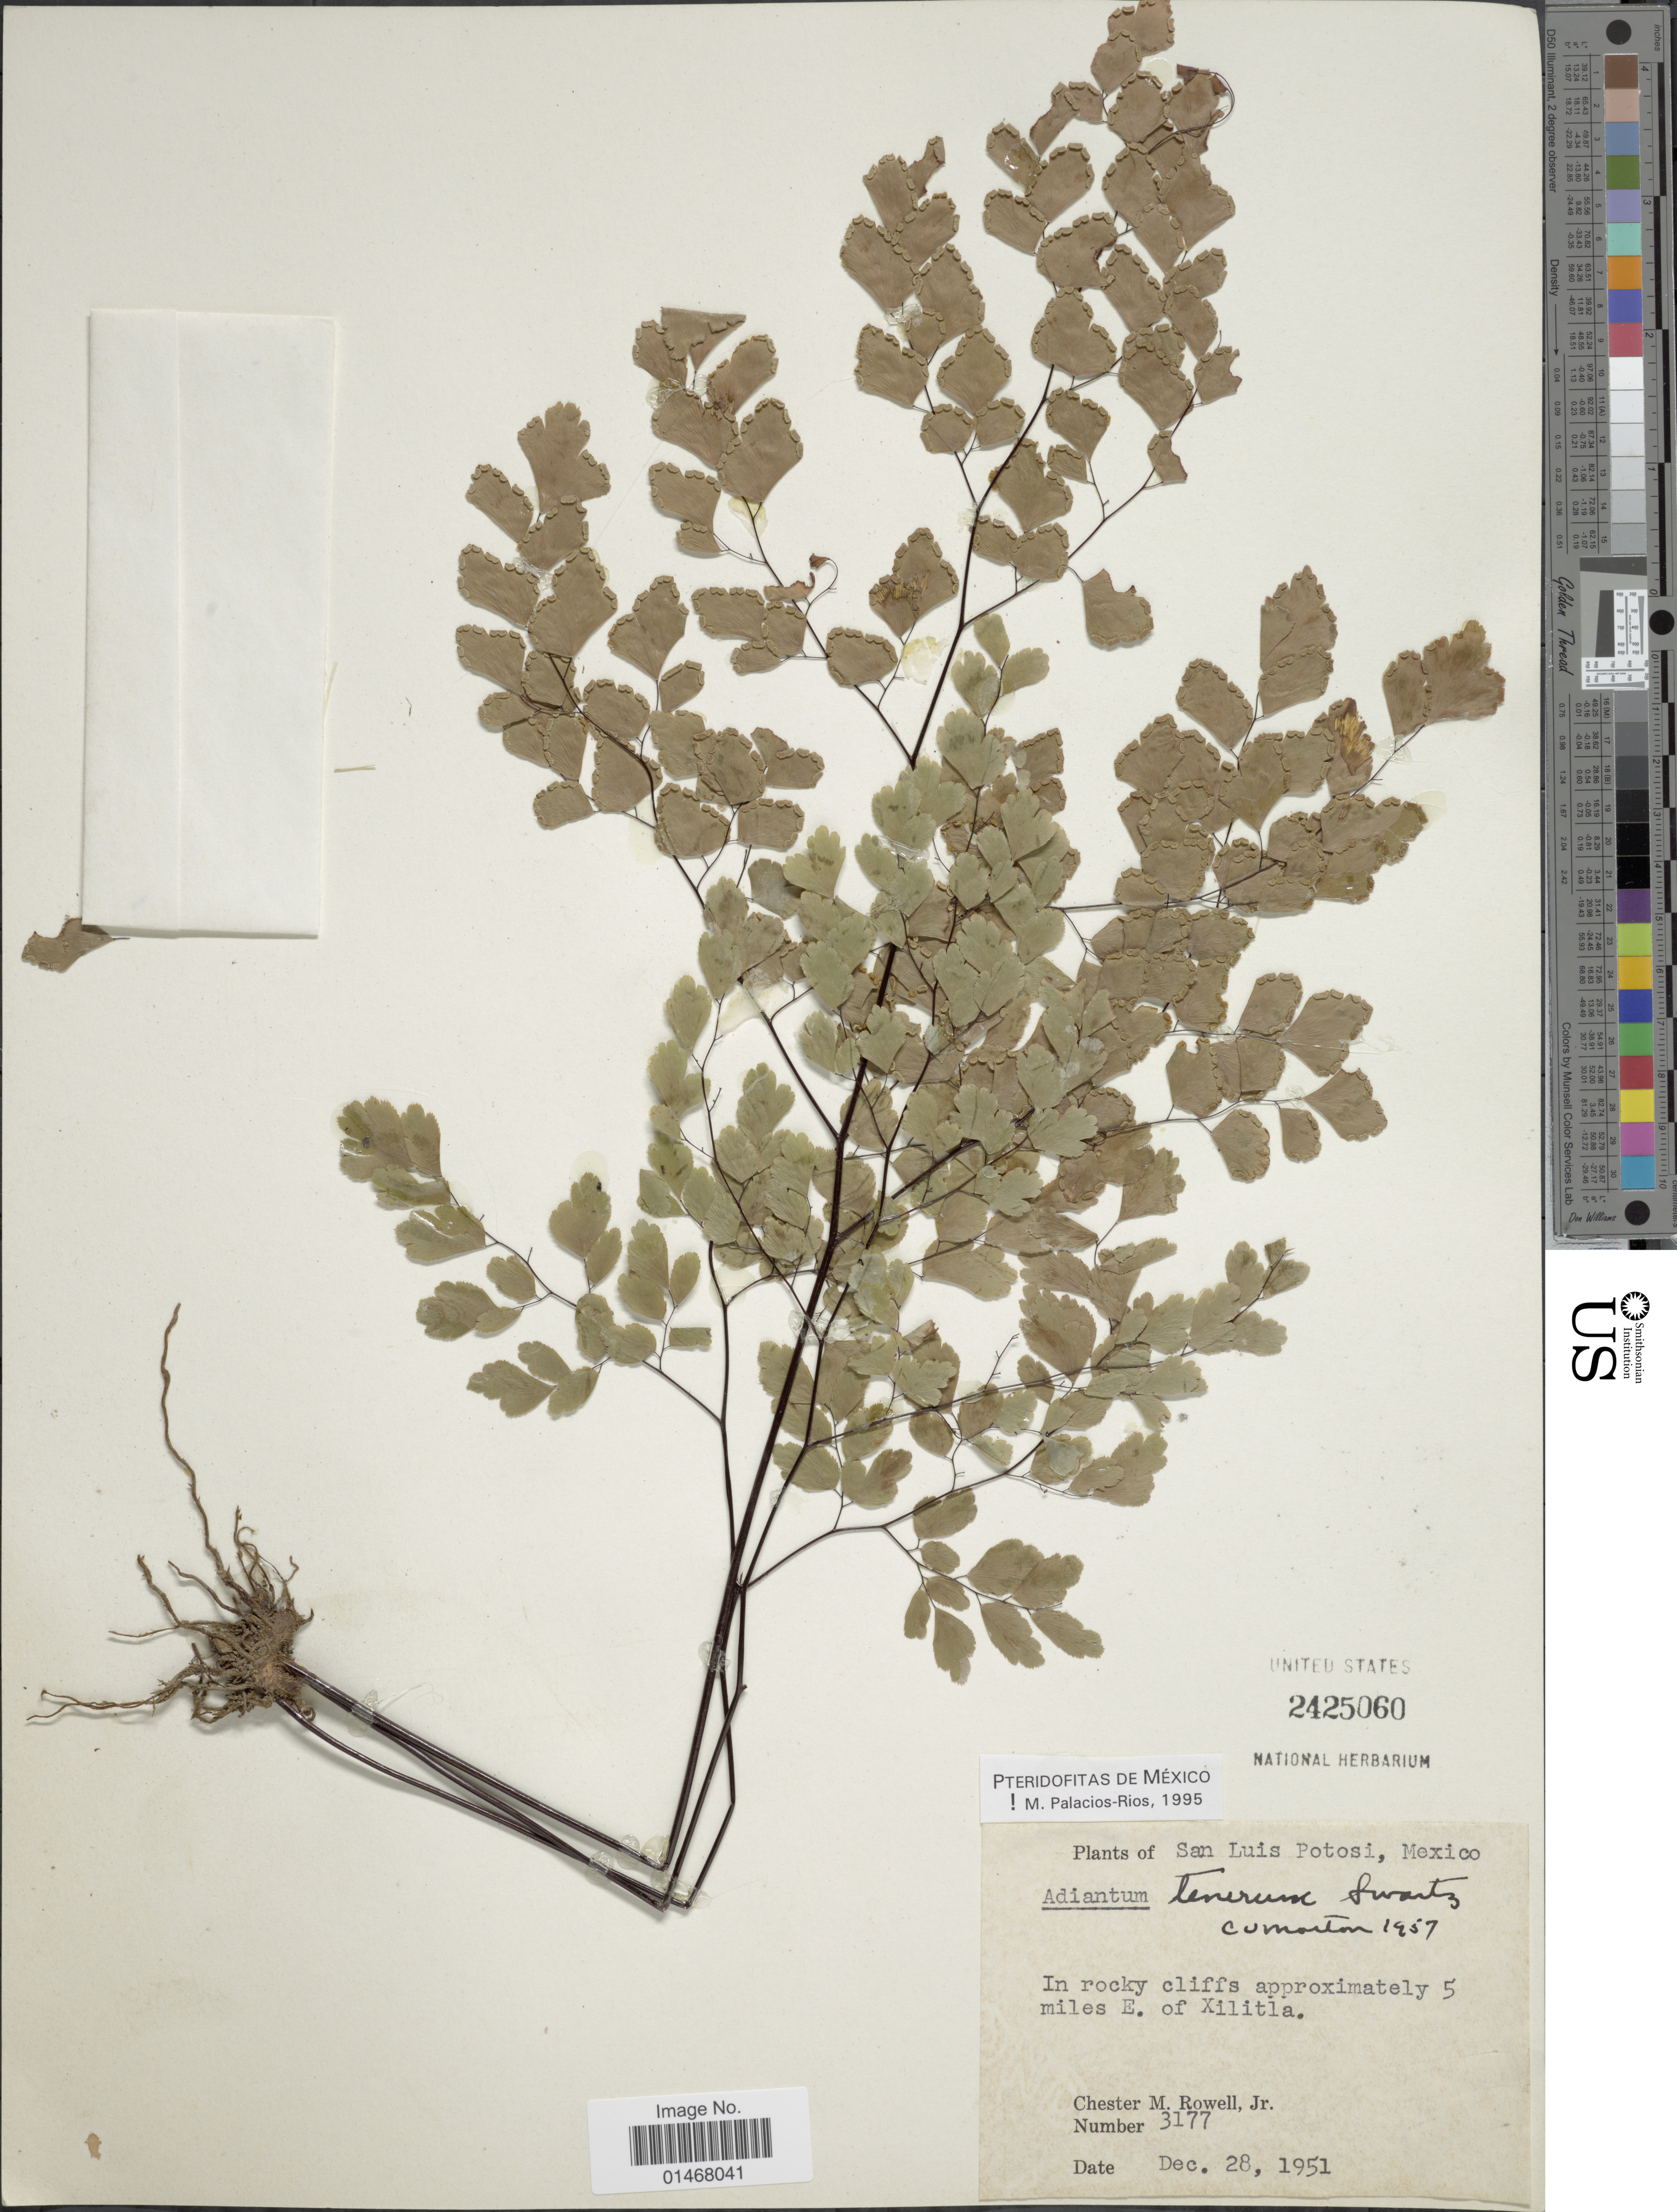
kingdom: Plantae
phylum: Tracheophyta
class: Polypodiopsida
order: Polypodiales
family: Pteridaceae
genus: Adiantum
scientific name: Adiantum tenerum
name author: Sw.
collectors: C. M. Rowell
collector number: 3177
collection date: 1951-12-28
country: Mexico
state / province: San Luis Potosí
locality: In rocky cliffs approximately 5 miles E of Xilitla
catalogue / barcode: US 2425060